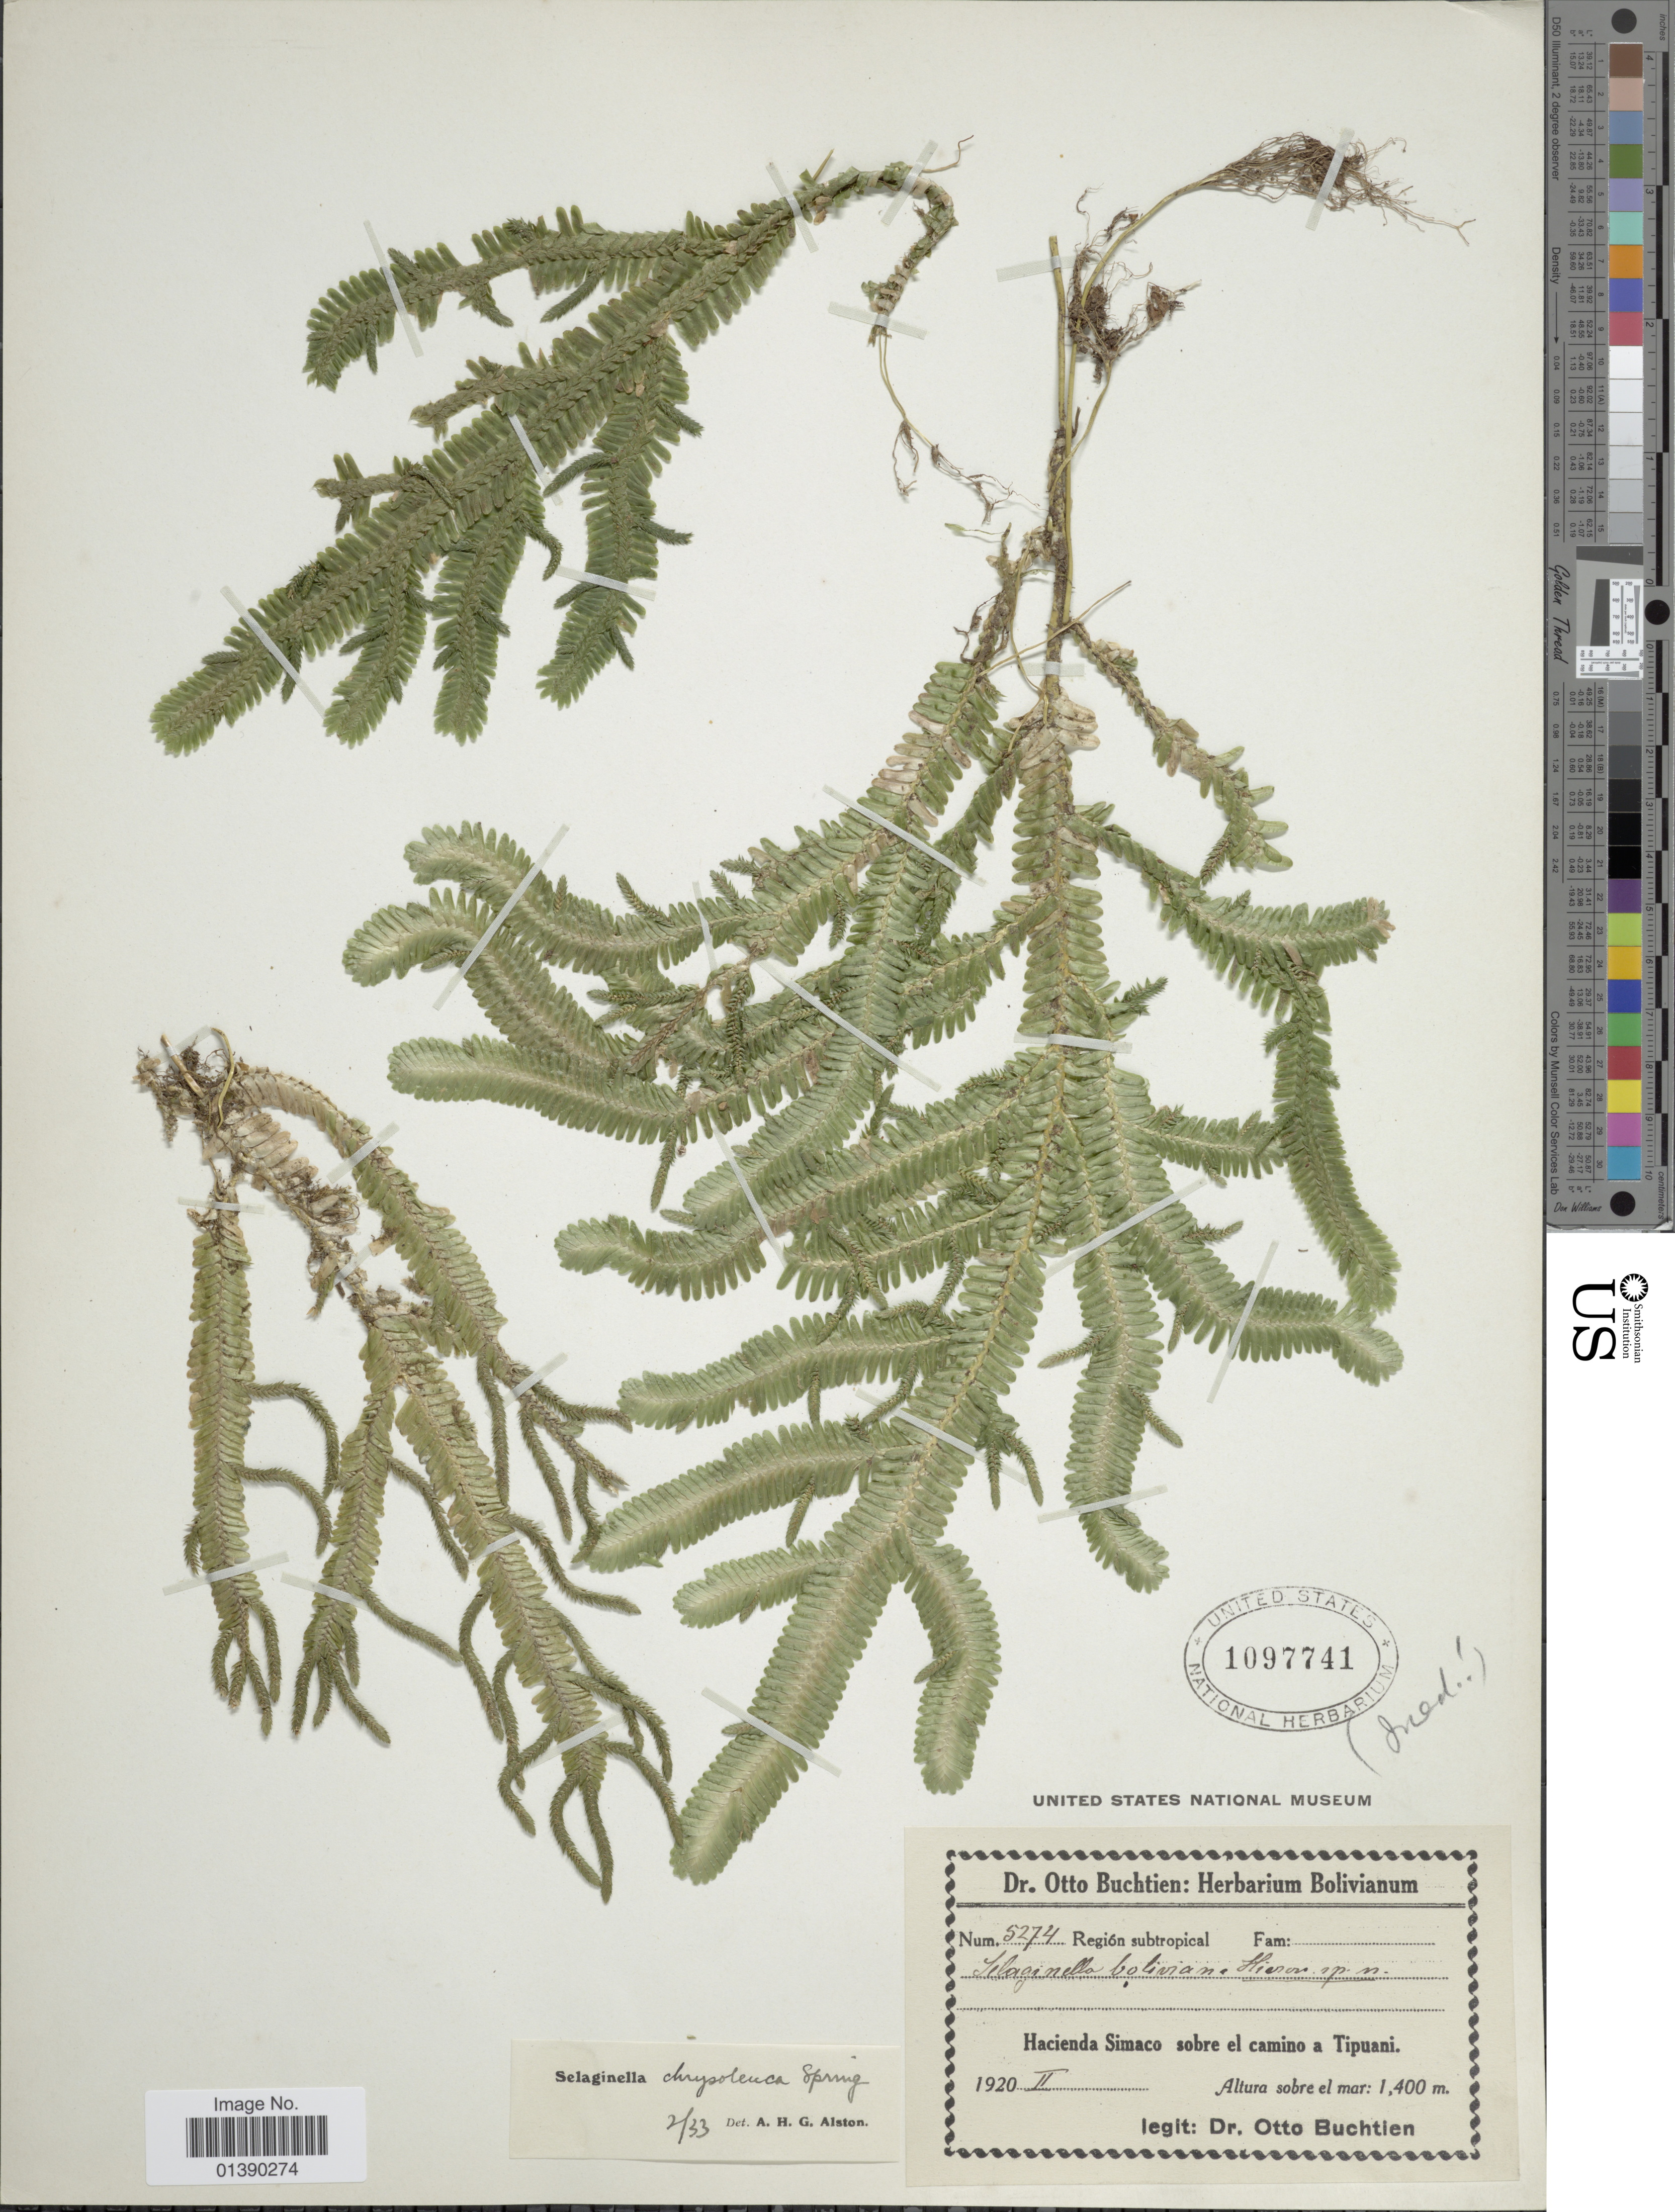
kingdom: Plantae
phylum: Tracheophyta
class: Lycopodiopsida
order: Selaginellales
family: Selaginellaceae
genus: Selaginella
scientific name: Selaginella chrysoleuca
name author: Spring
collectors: O. Buchtien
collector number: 5274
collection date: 1920-02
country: Bolivia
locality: Hacienda Simaco sobre el camino a Tipuani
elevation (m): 1400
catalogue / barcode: US 1097741